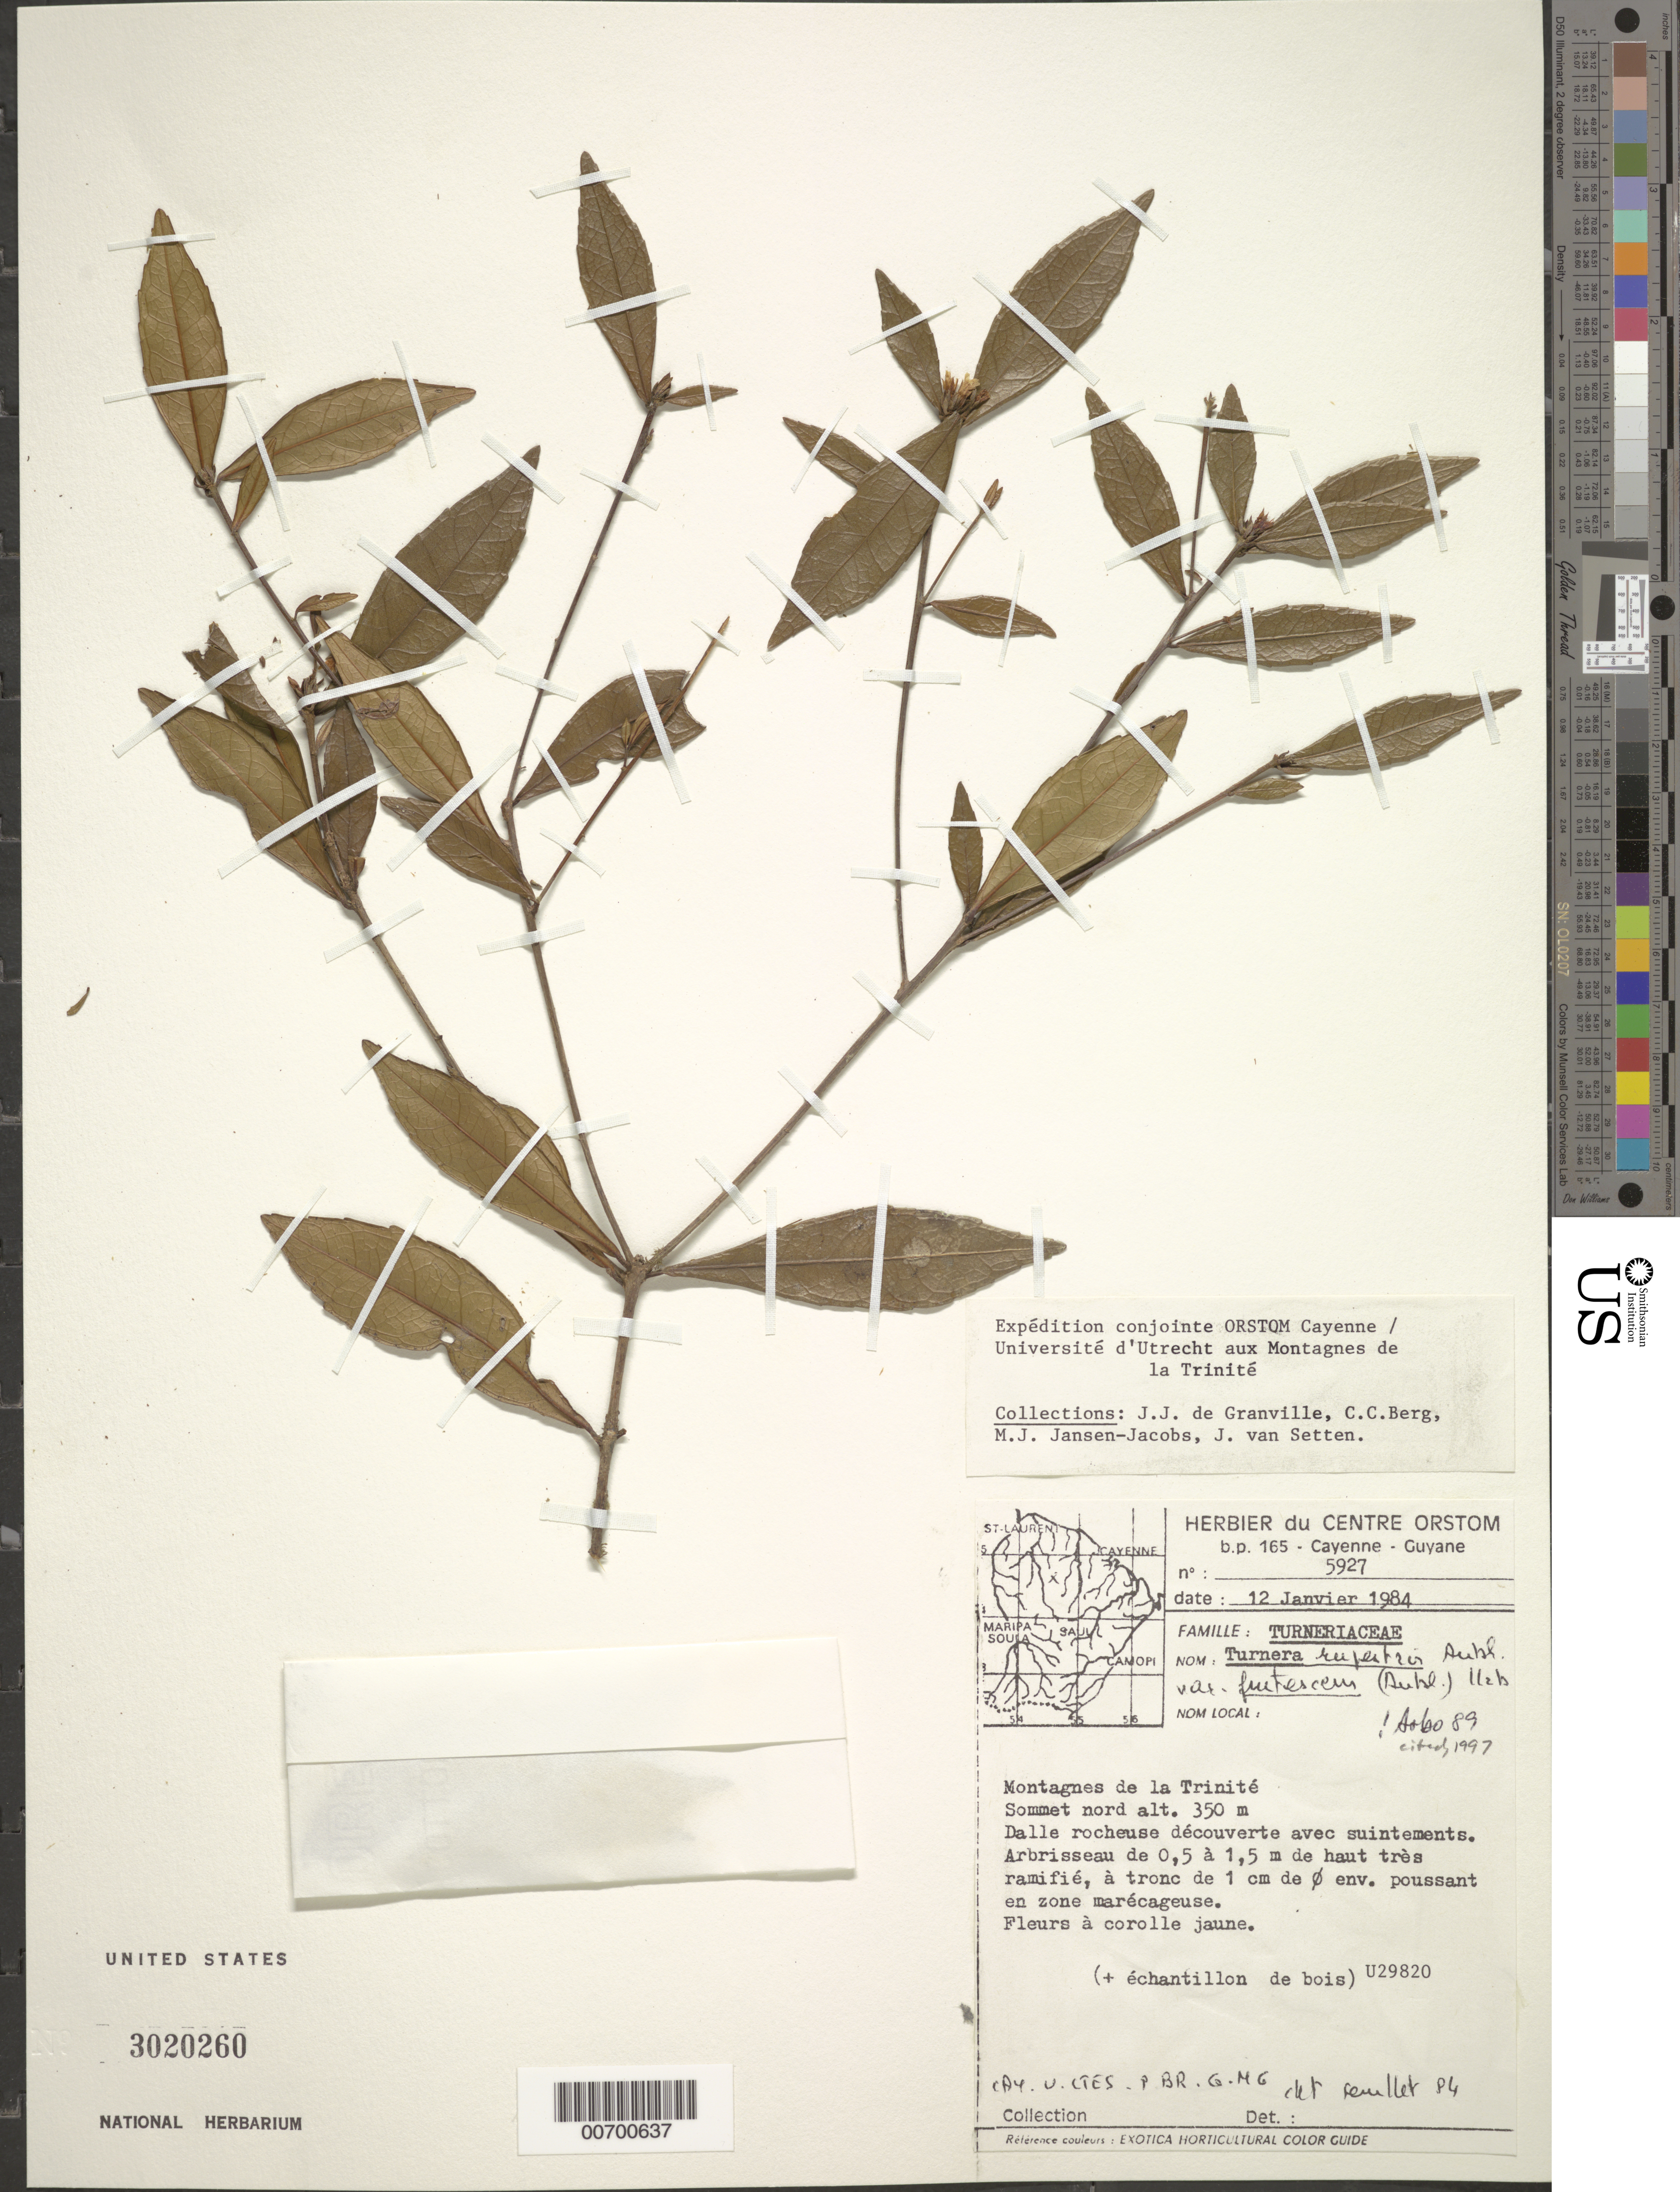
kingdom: Plantae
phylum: Tracheophyta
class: Magnoliopsida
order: Malpighiales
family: Turneraceae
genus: Turnera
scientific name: Turnera rupestris var. frutescens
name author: (Aubl.) Urb.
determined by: Arbo, M. M.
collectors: J.-J. de Granville, C. C. Berg, M. J. Jansen-Jacobs & J. van Setten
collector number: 5927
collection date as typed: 12-Jan-84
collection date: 1984-01-12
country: French Guiana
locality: Montagnes de la Trinité, sommet Nord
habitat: Dalle rocheuse decouverte avec suintements.Poussant en zone marécageuse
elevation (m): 350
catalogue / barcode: US 3020260